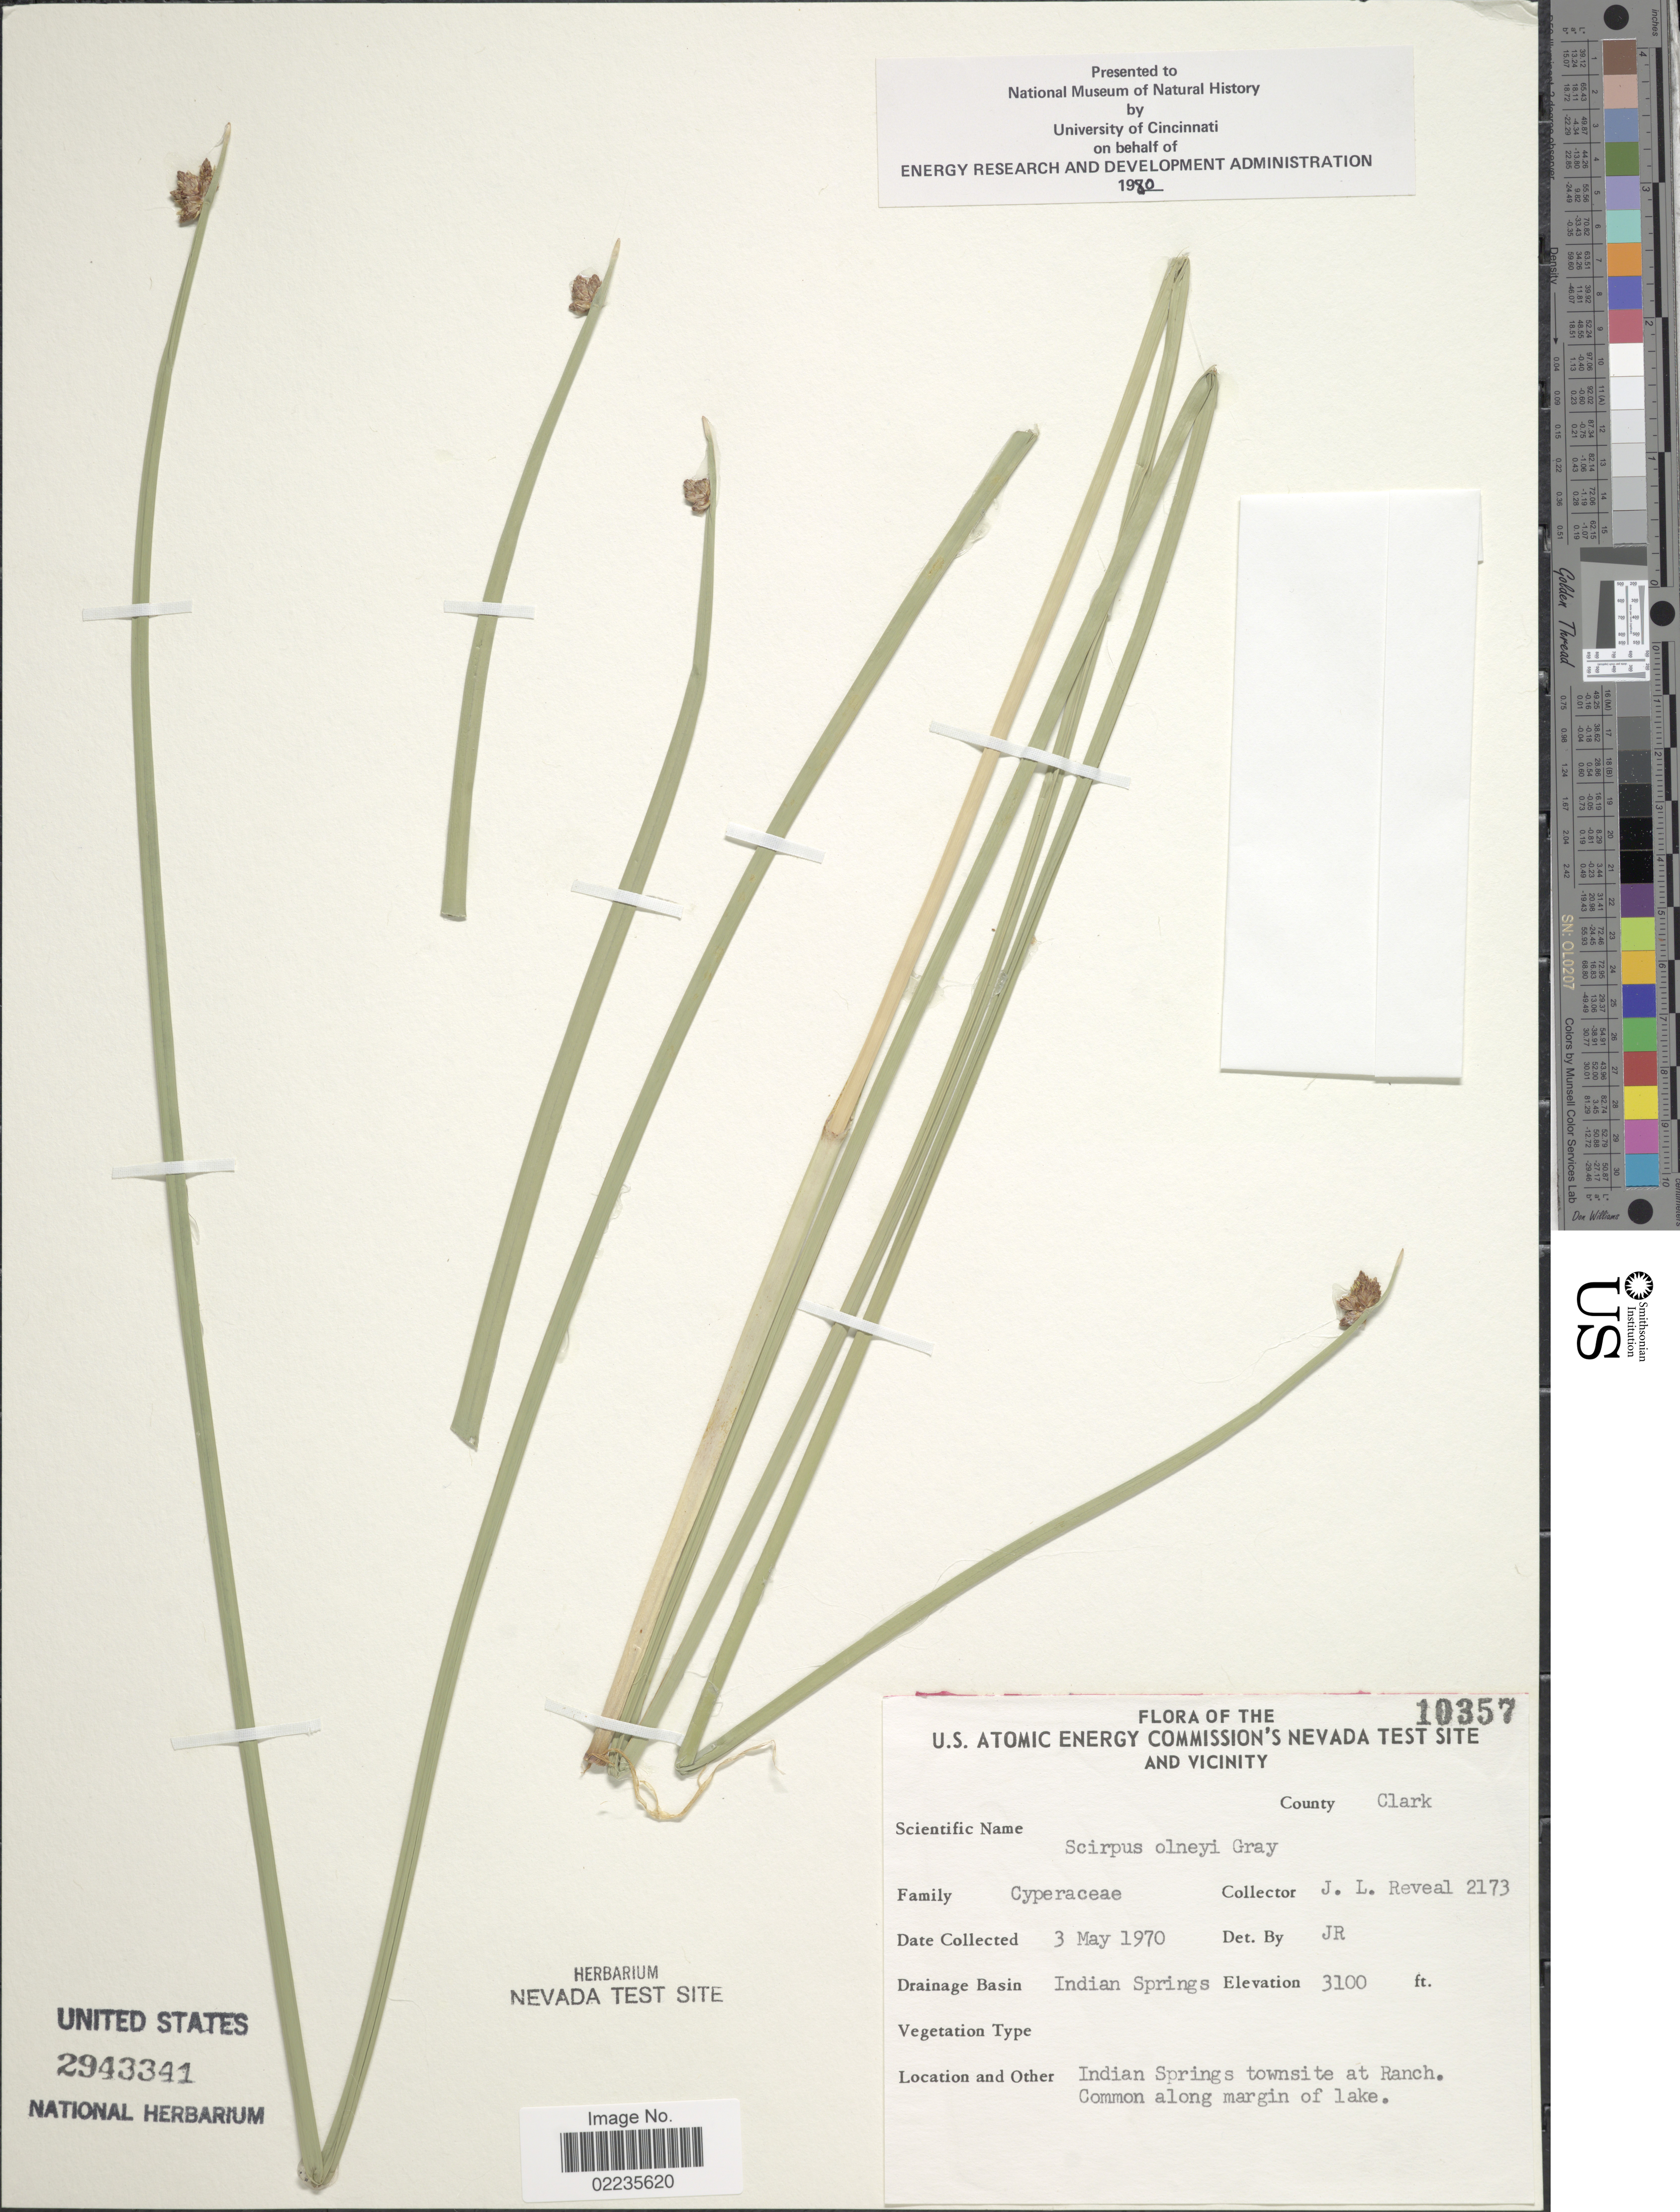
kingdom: Plantae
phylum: Tracheophyta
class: Liliopsida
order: Poales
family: Cyperaceae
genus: Schoenoplectus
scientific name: Schoenoplectus americanus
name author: (Pers.) Volkart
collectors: J. L. Reveal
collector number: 10357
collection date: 1970-05-03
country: United States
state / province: Nevada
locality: U.S. Atomic Energy Commission's Nevada Test Site and Vicinity, Drainage Basin Indian Springs, Indian Springs townsite at Ranch, Common along margin of Lake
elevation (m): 945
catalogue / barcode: US 2943341